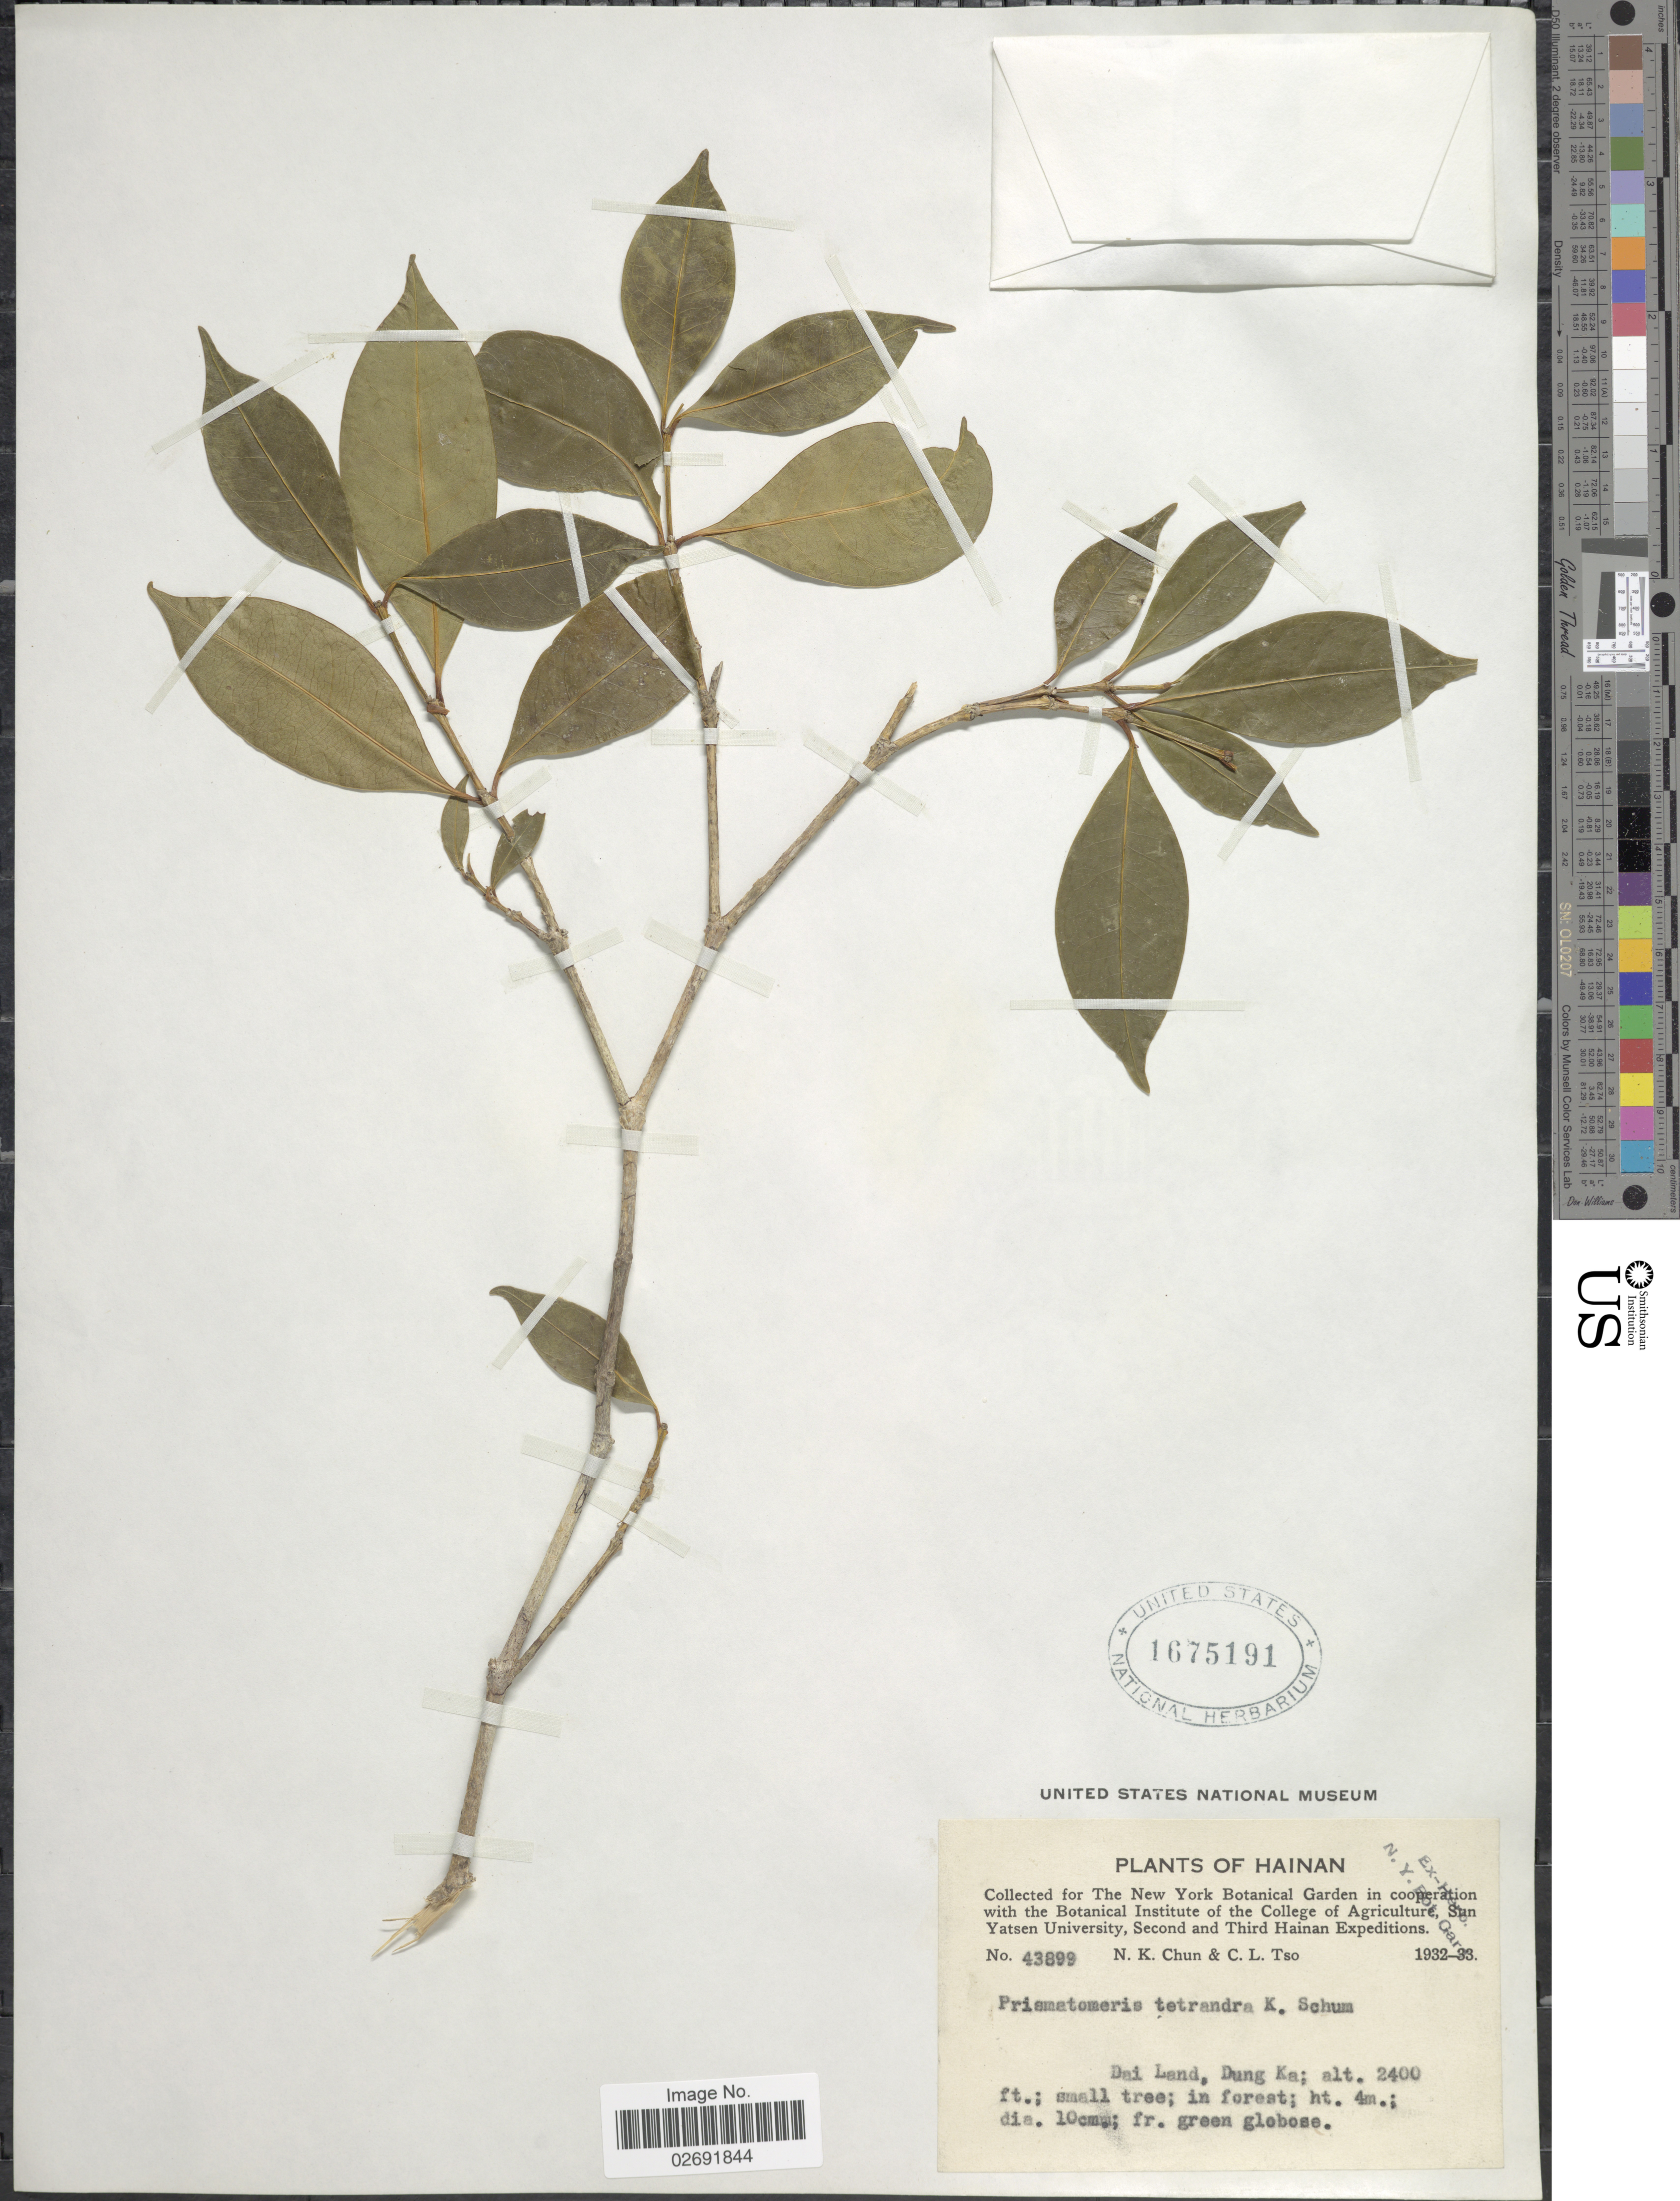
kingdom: Plantae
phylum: Tracheophyta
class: Magnoliopsida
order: Gentianales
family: Rubiaceae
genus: Prismatomeris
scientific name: Prismatomeris tetrandra subsp. tetrandra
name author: (Roxb.) K. Schum.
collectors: N. K. Chun & C. Tso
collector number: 43899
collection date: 1932/1933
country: China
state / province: Hainan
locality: Dai Land, Dung Ka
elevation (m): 732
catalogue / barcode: US 1675191